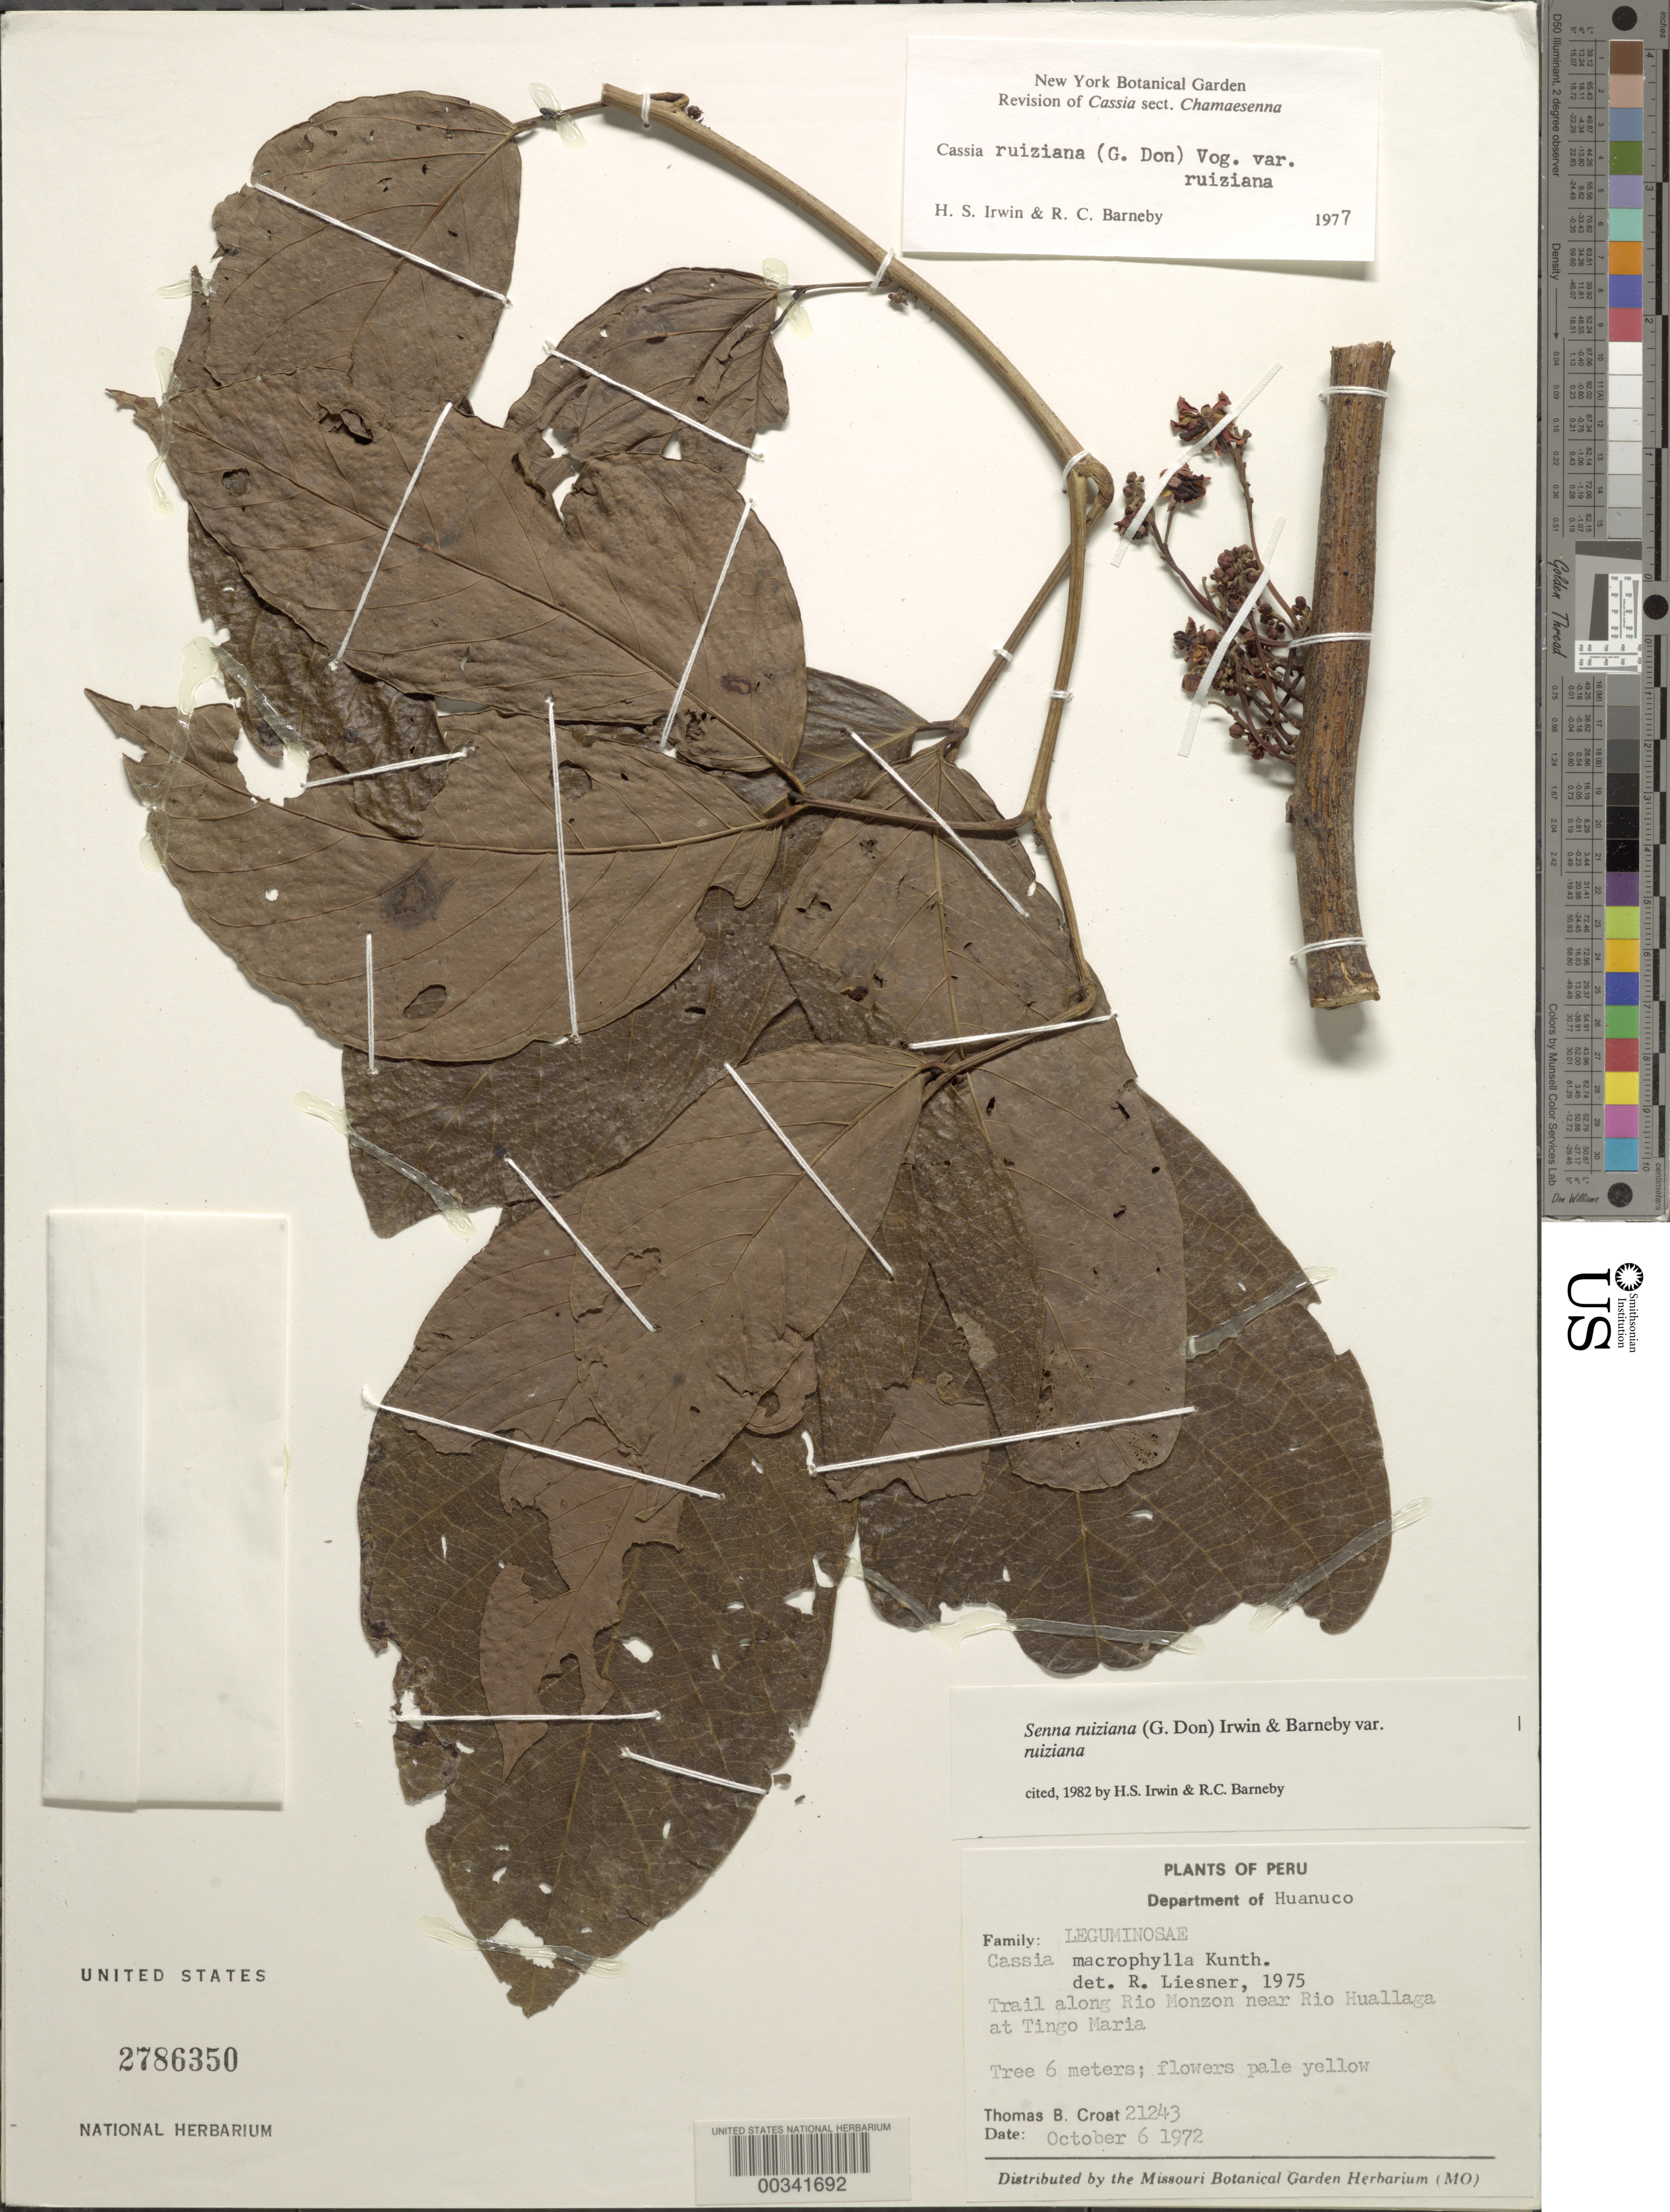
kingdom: Plantae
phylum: Tracheophyta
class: Magnoliopsida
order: Fabales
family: Fabaceae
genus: Senna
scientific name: Senna ruiziana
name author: (G. Don) H.S. Irwin & Barneby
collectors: T. B. Croat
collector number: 21243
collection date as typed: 06 Oct 1972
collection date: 1972-10-06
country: Peru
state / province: Huánuco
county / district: Leoncio Prado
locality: trail along Río Monzón near Río Huallaga at Tingo María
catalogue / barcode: US 2786350